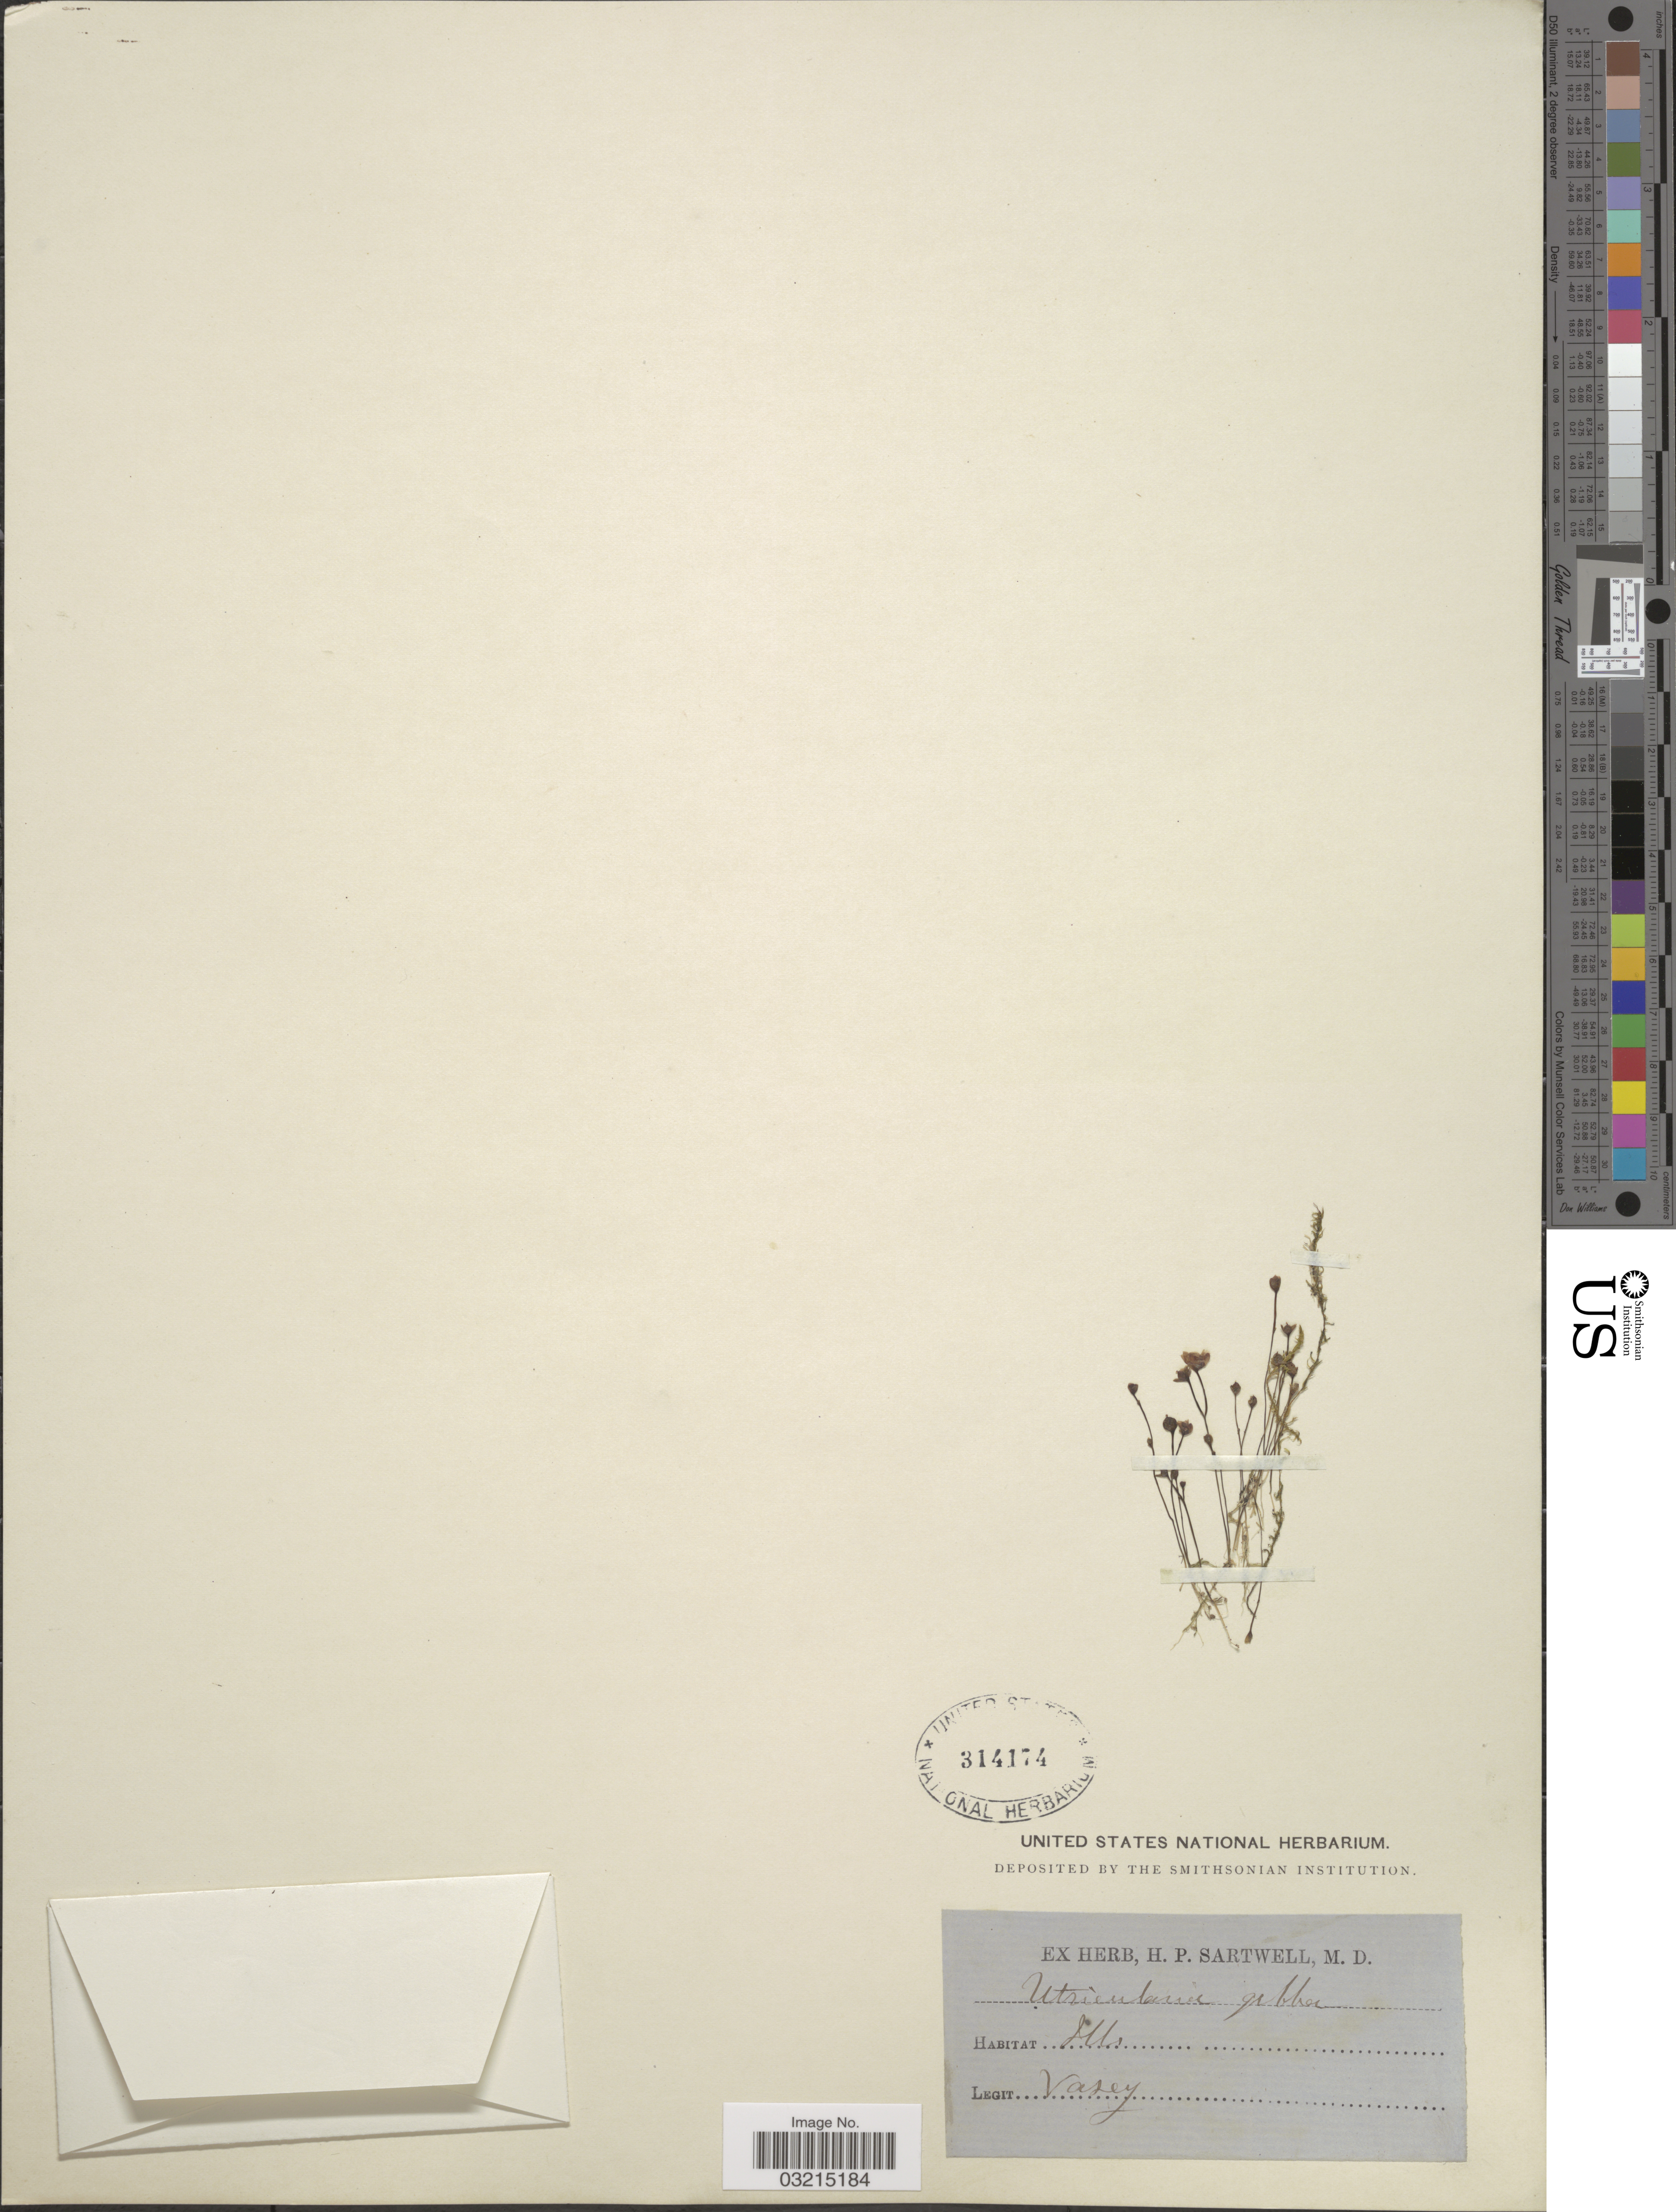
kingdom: Plantae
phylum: Tracheophyta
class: Magnoliopsida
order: Lamiales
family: Lentibulariaceae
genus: Utricularia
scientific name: Utricularia gibba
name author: L.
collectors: Vasey, --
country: United States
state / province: Illinois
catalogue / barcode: US 314174